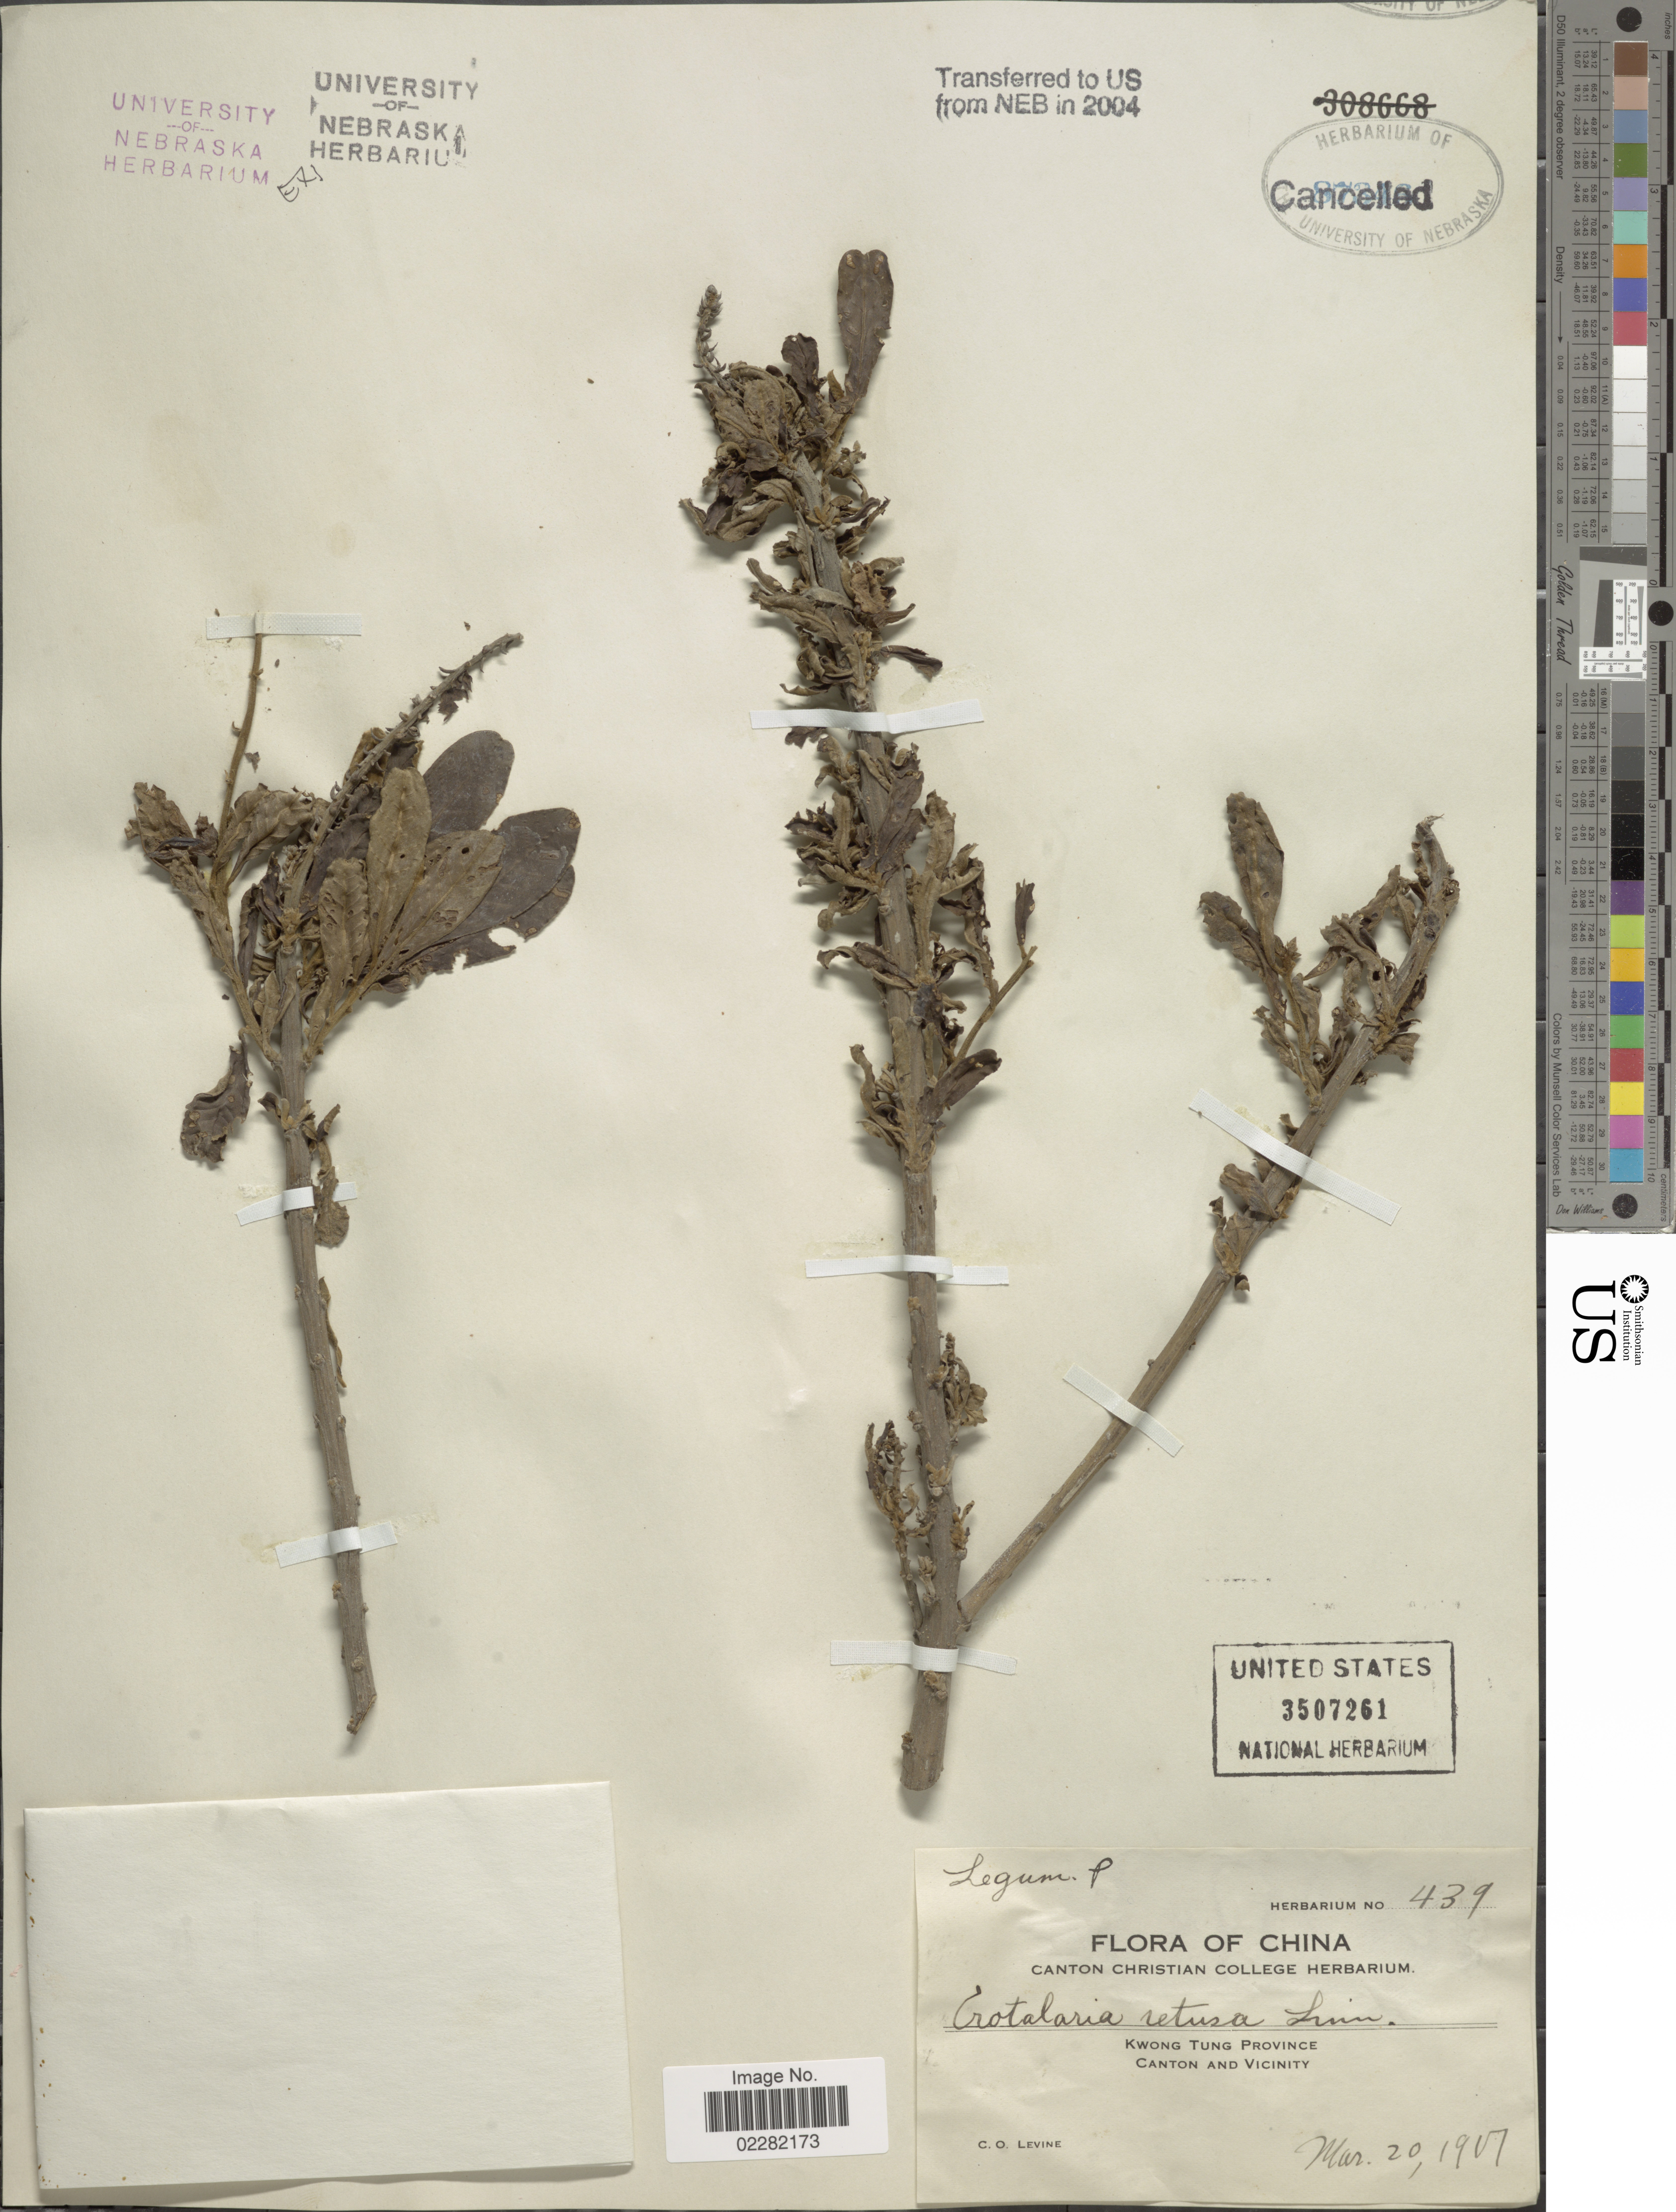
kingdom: Plantae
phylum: Tracheophyta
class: Magnoliopsida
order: Fabales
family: Fabaceae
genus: Crotalaria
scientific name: Crotalaria retusa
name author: L.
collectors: C. O. Levine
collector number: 439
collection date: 1907-03-20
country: China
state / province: Guangdong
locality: Kwong Tung Province Canton and vicinity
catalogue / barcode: US 3507261